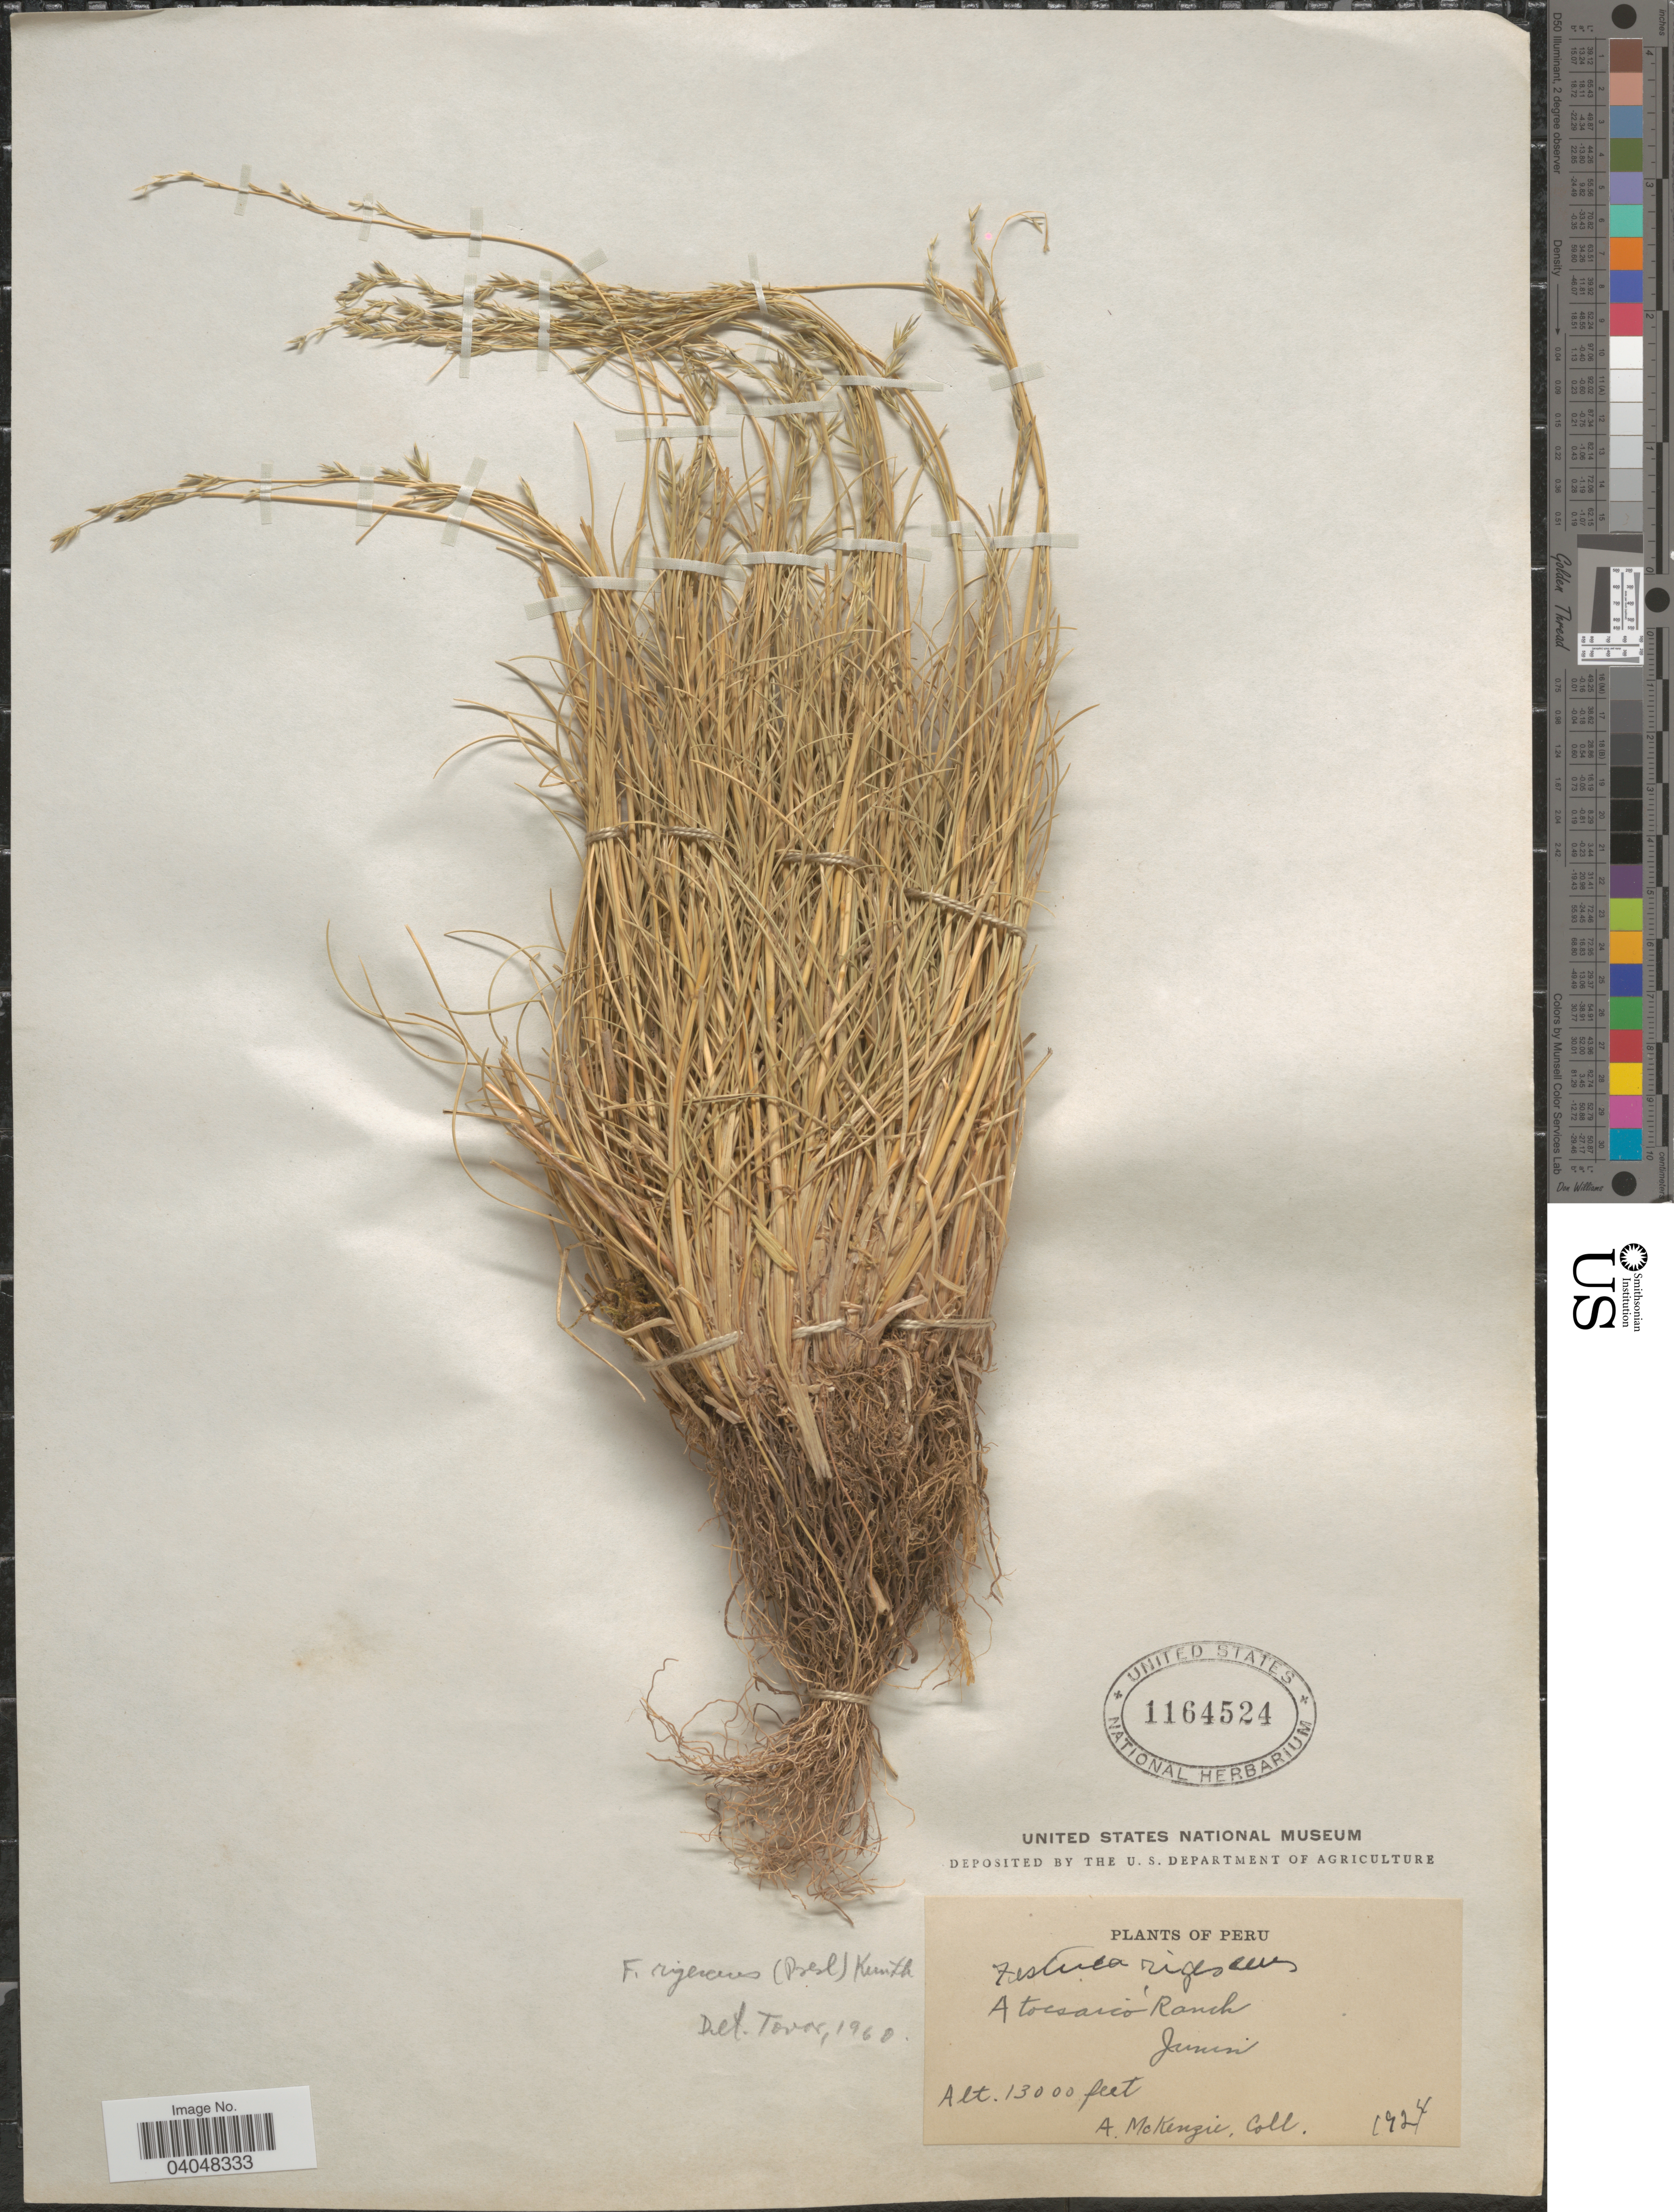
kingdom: Plantae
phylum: Tracheophyta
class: Liliopsida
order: Poales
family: Poaceae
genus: Festuca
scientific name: Festuca rigescens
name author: (J. Presl) Kunth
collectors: A. Mckenzie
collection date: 1924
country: Peru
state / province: Junín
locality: Atocsaico Ranch.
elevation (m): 3962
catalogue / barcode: US 1164524